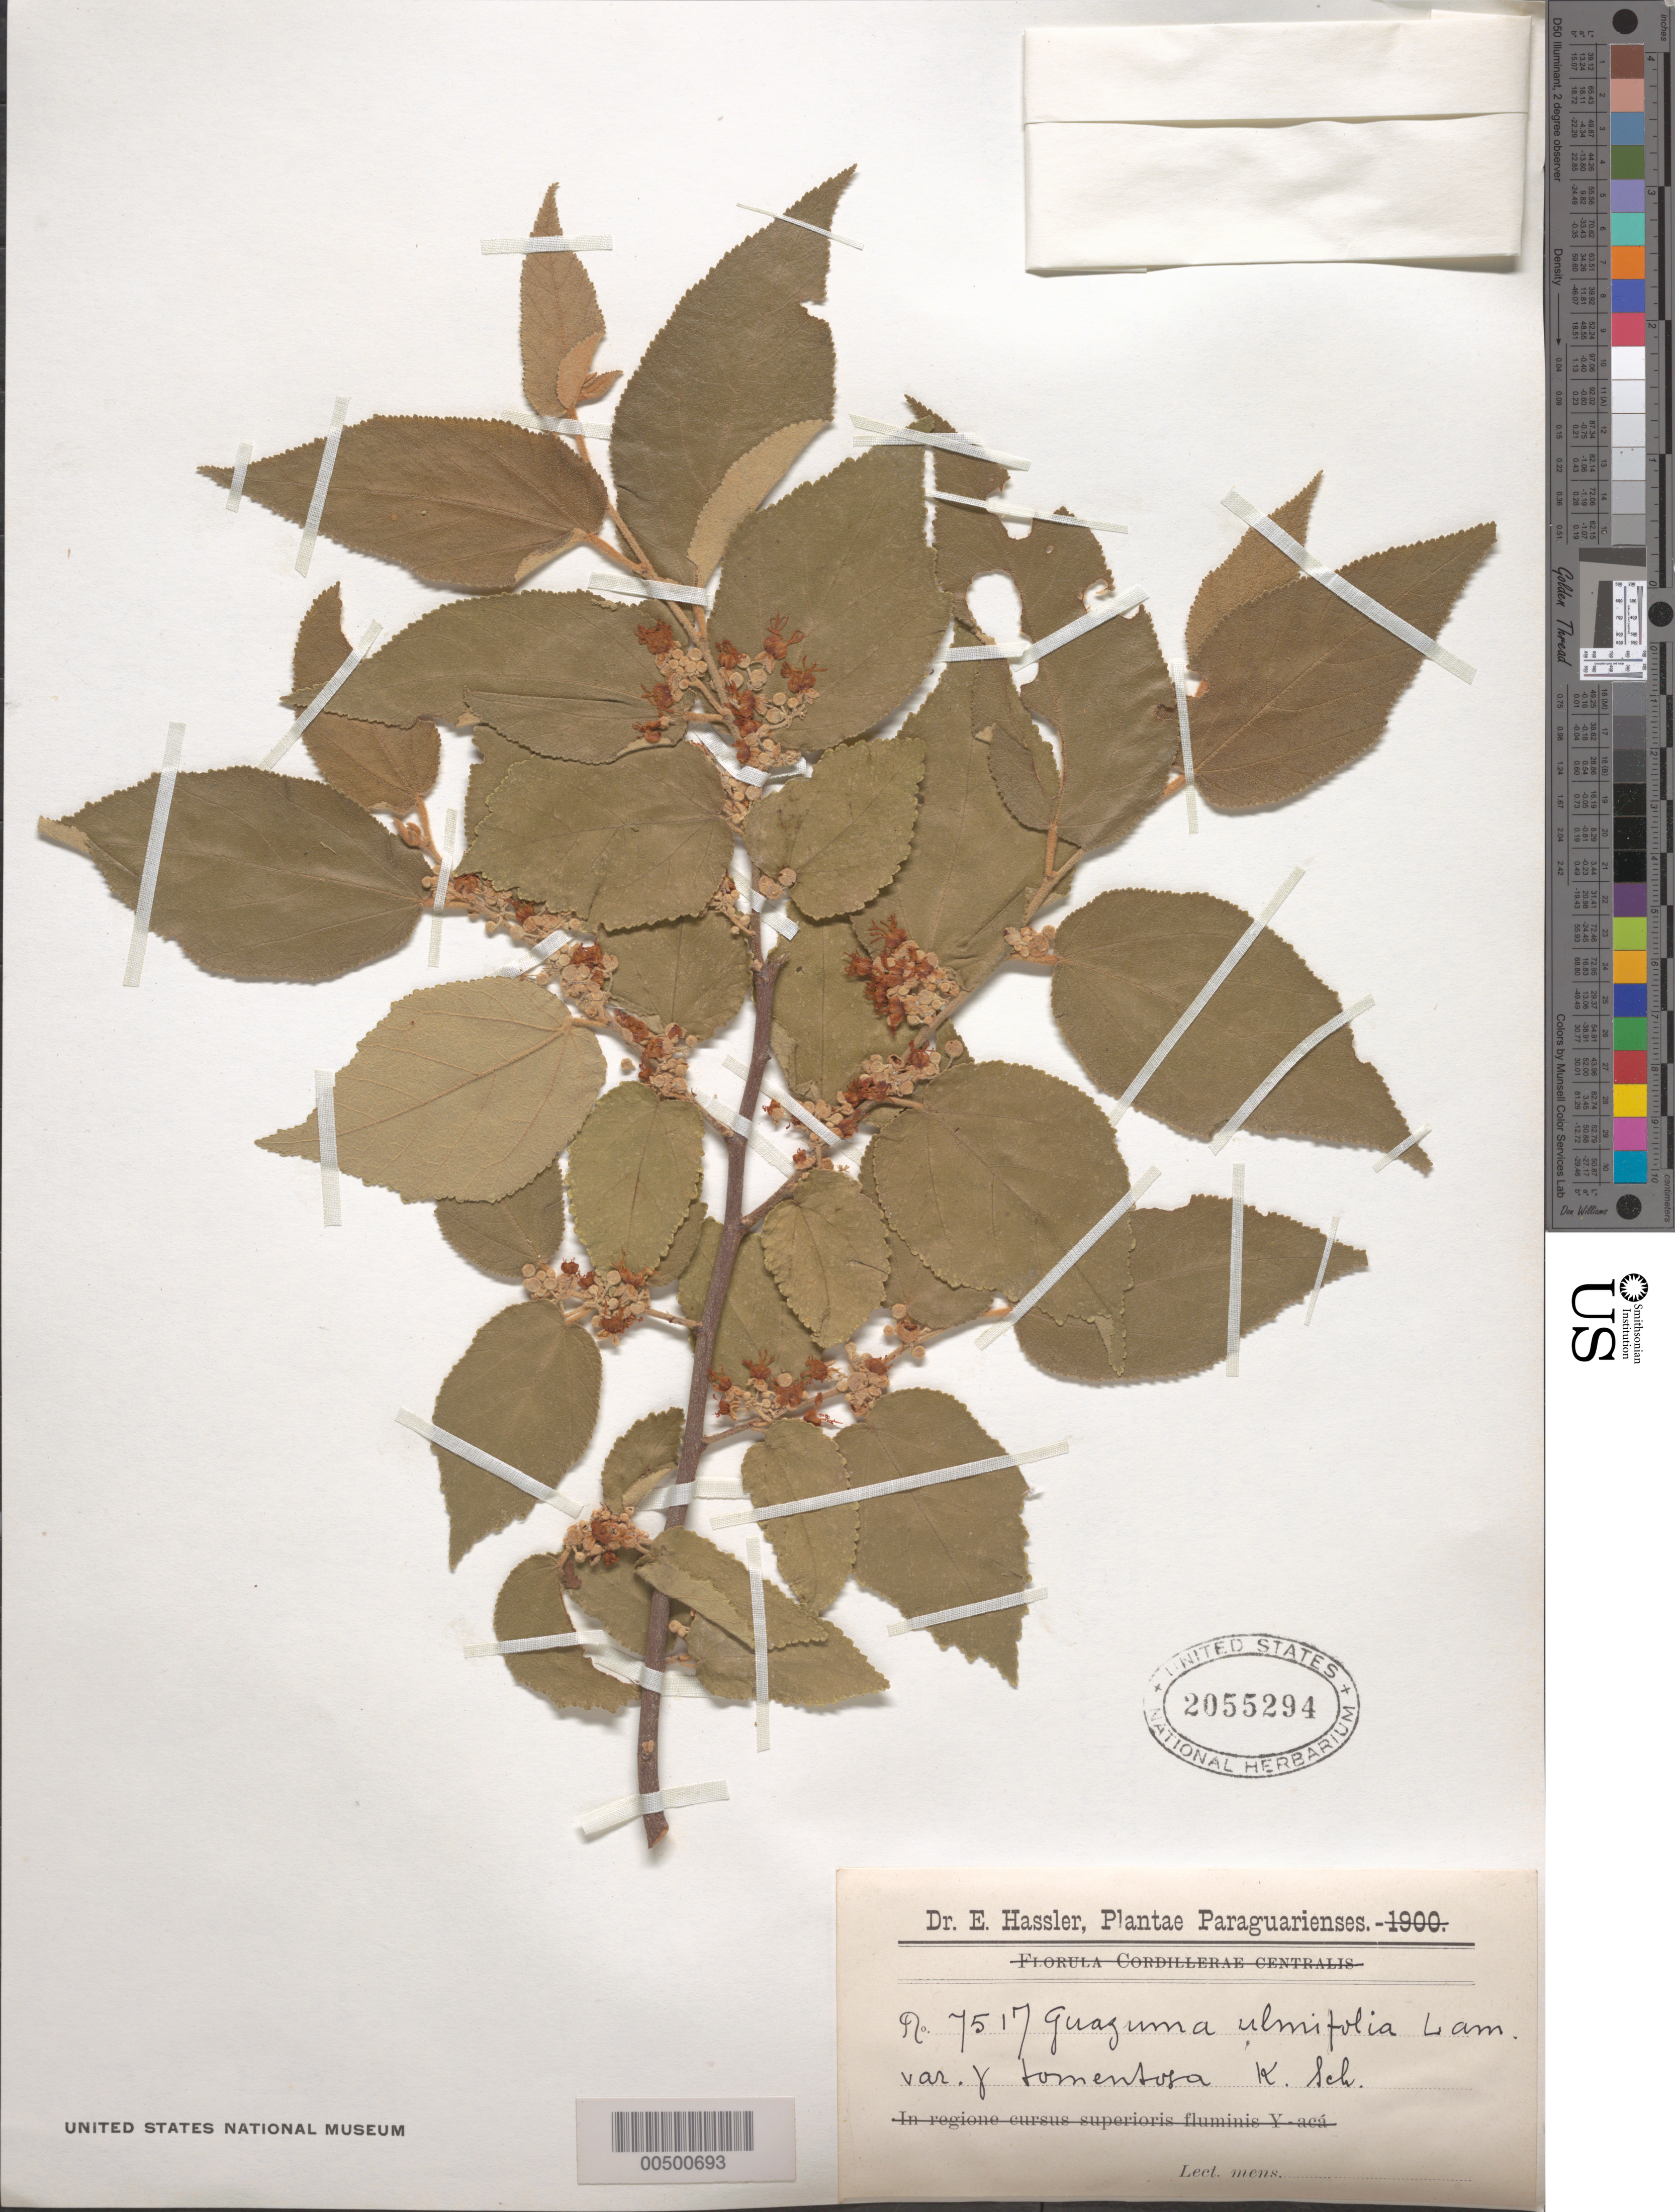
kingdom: Plantae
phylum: Tracheophyta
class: Magnoliopsida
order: Malvales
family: Malvaceae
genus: Guazuma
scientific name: Guazuma ulmifolia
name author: Lam.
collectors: E. Hassler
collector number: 7517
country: Paraguay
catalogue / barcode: US 2055294